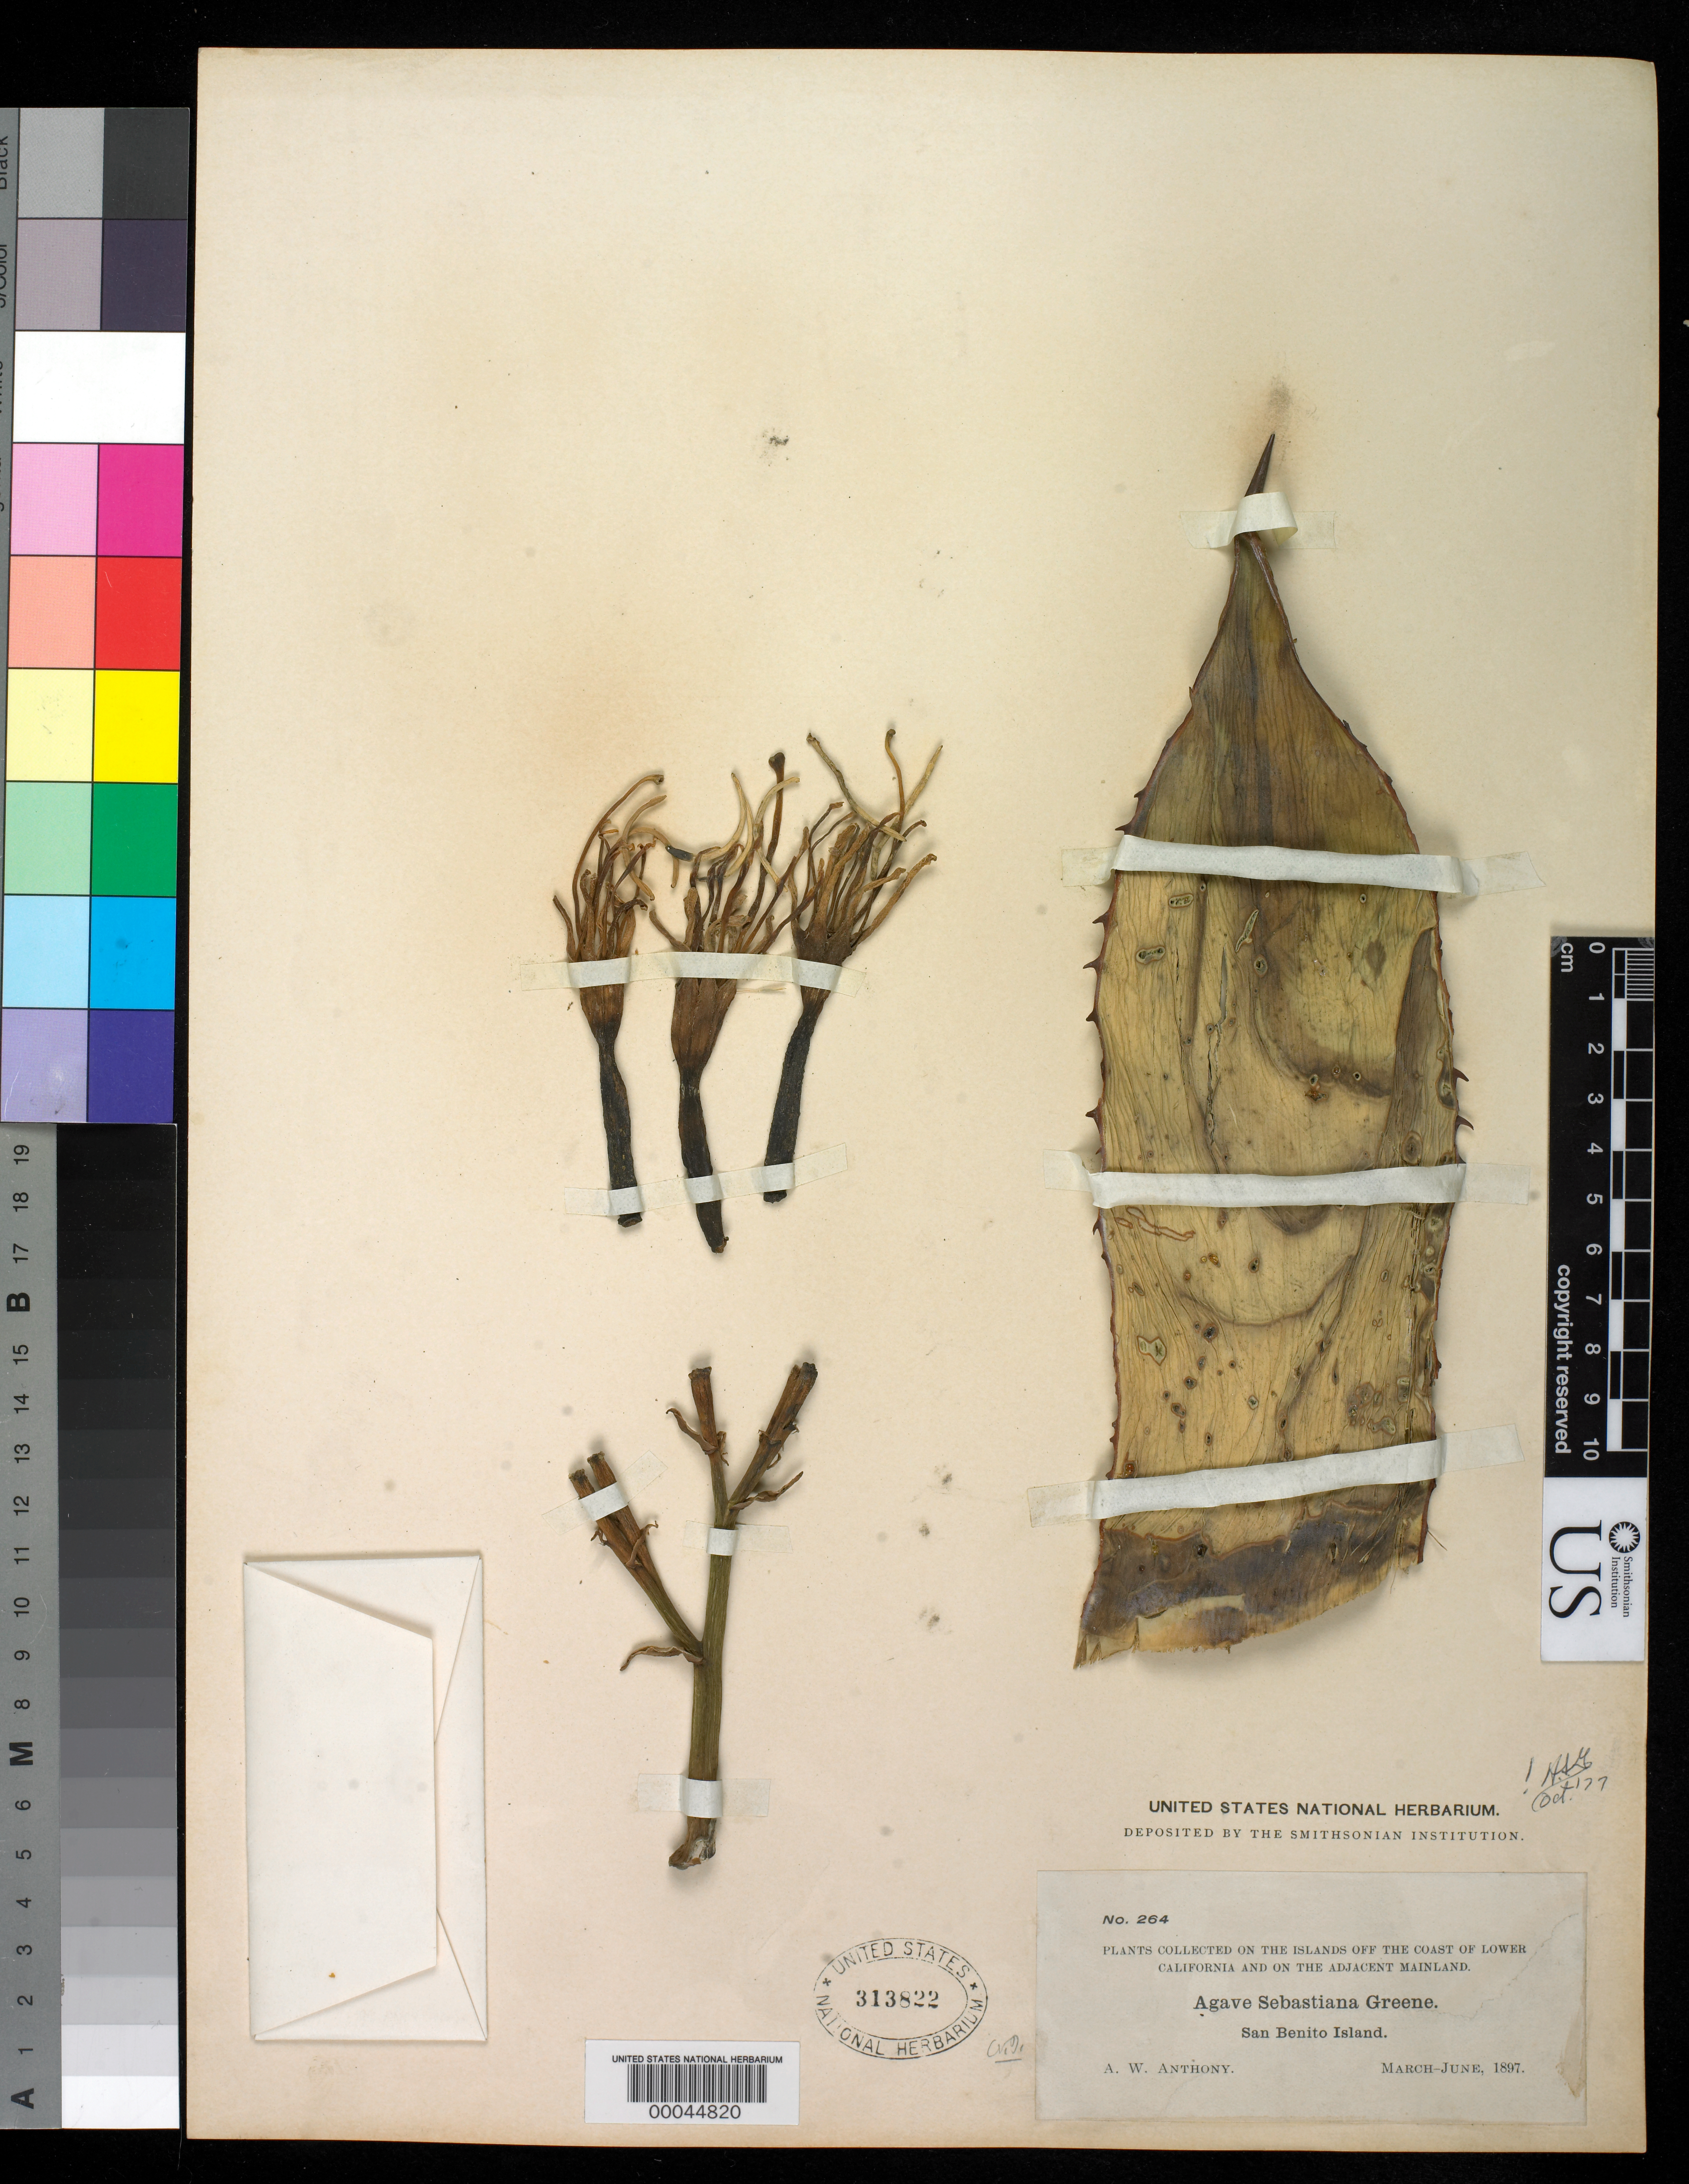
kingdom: Plantae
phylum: Tracheophyta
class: Liliopsida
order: Asparagales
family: Asparagaceae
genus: Agave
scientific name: Agave sebastiana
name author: Greene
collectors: A. W. Anthony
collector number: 264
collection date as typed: Mar 1897 to -- Jun 1897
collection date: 1897-03/1897-06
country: Mexico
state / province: Baja California Norte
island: San Benito Is.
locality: San Benito I.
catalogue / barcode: US 313822